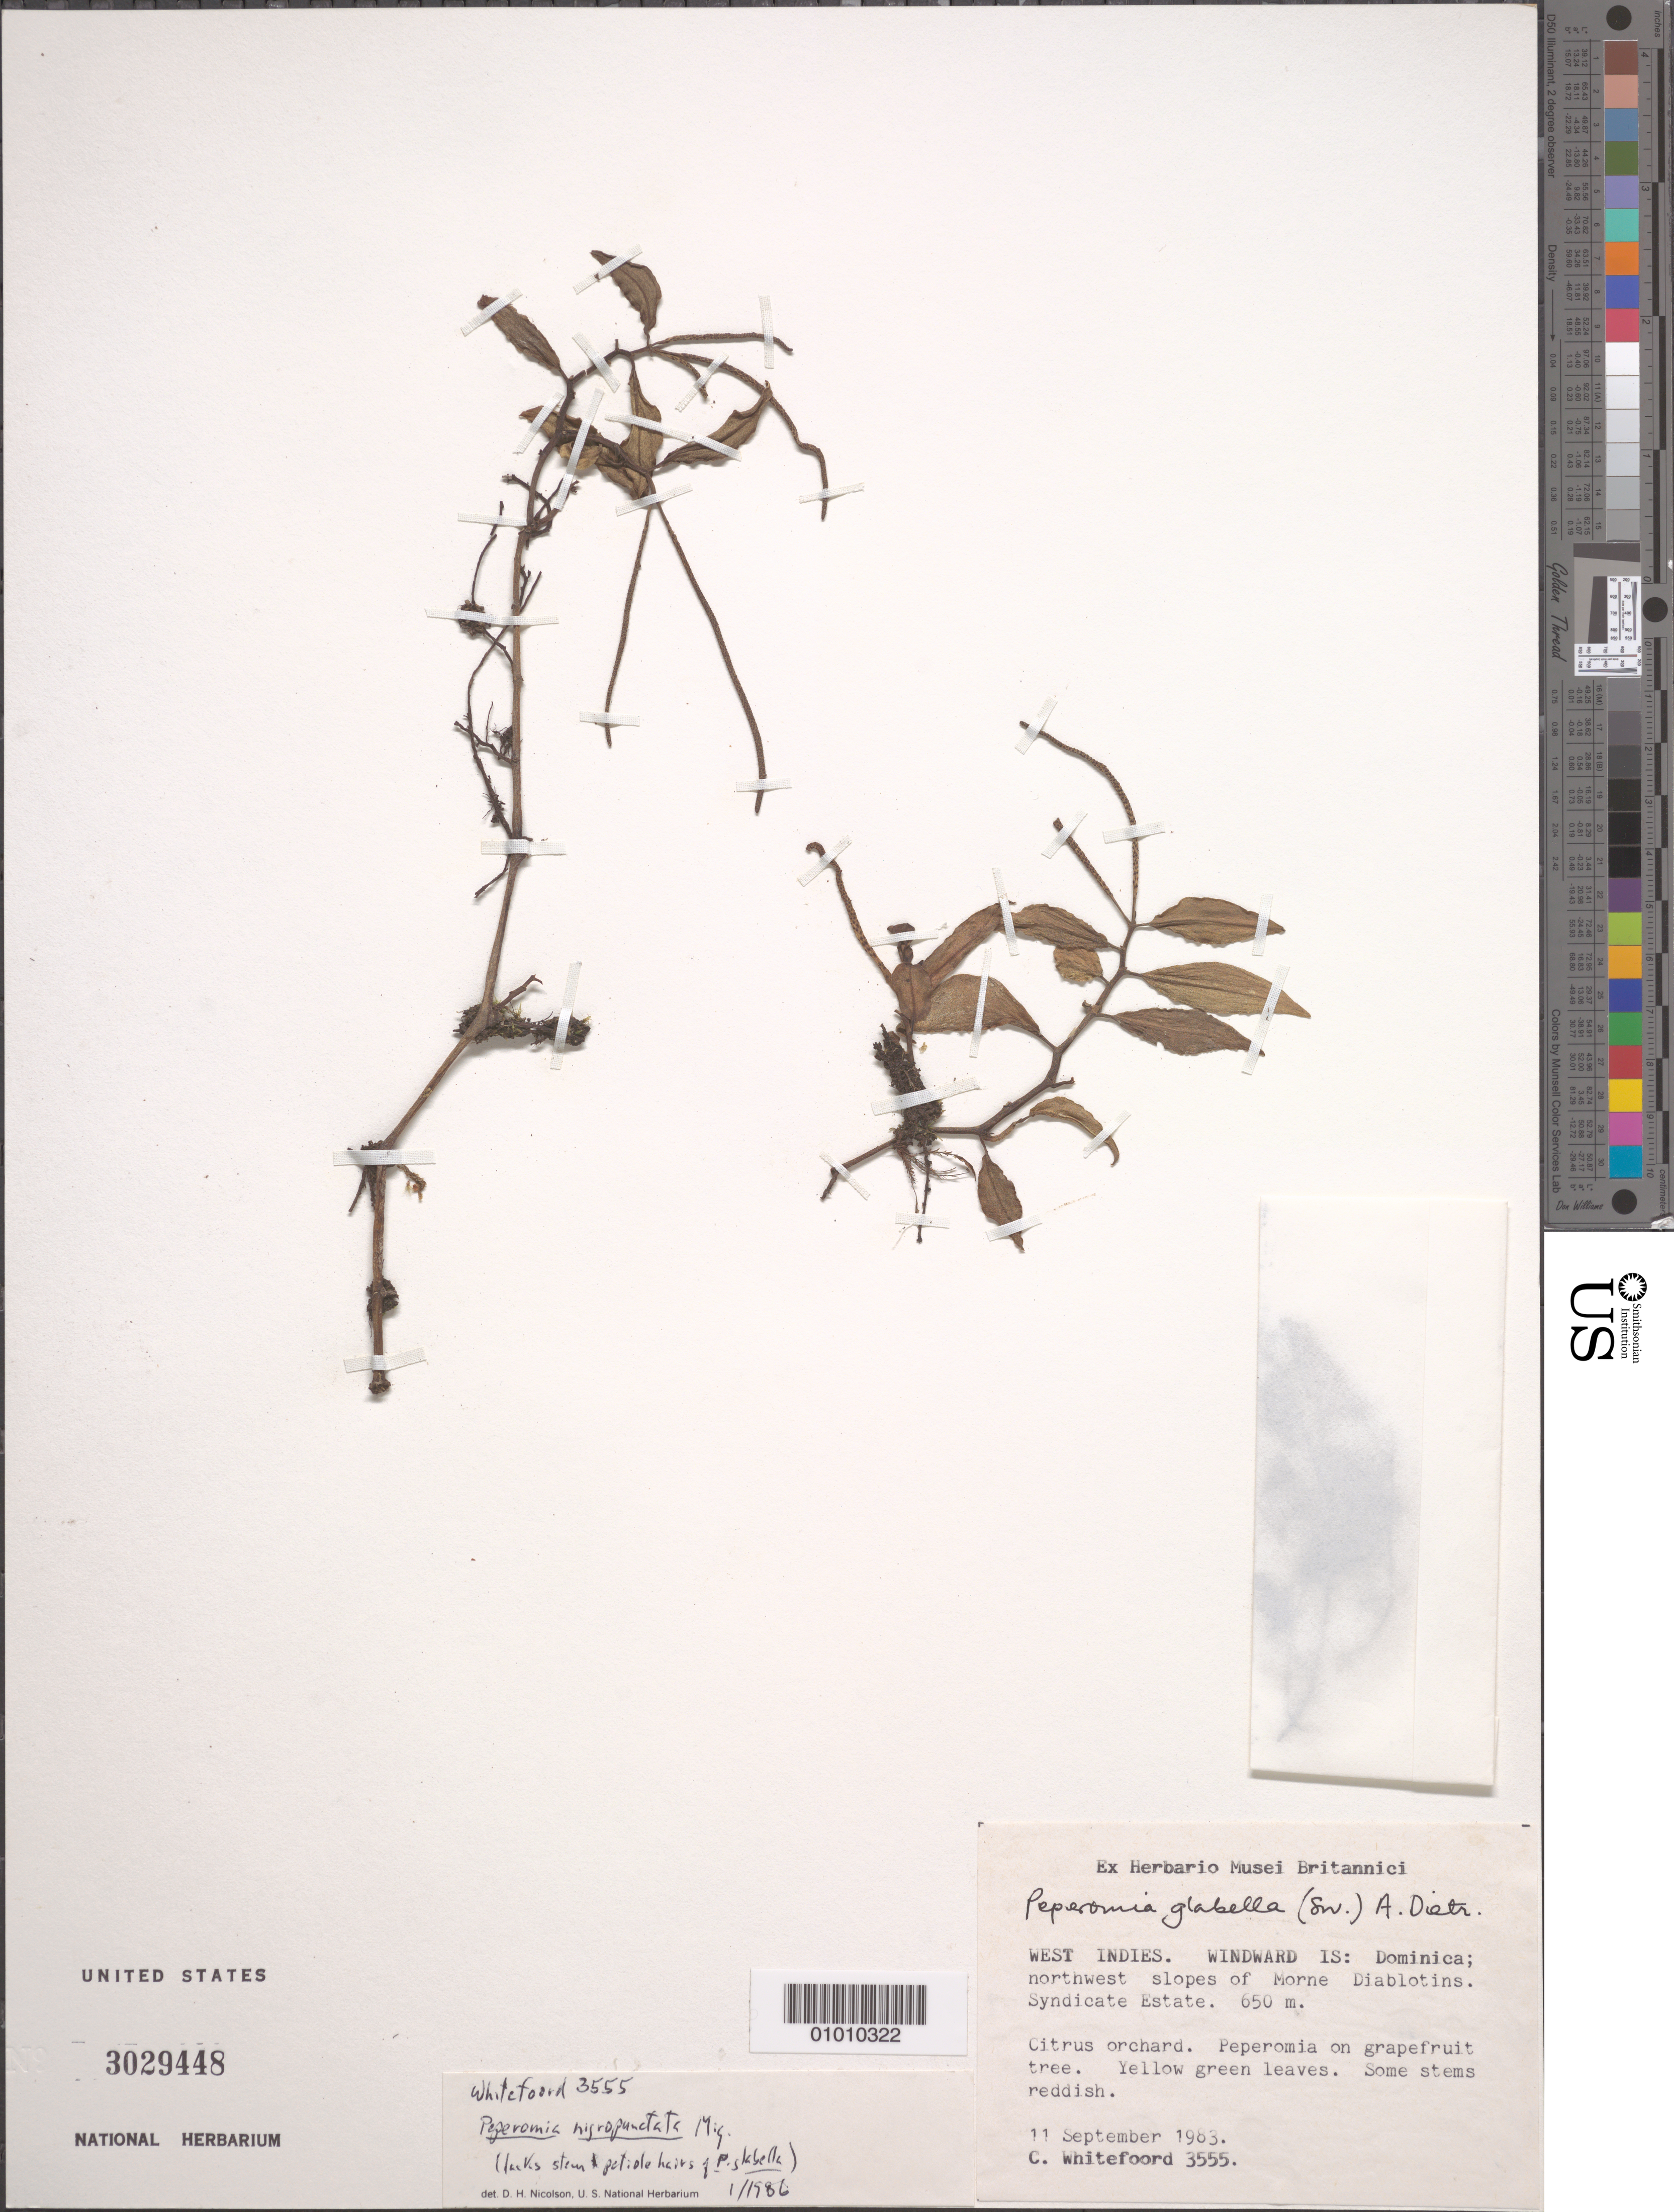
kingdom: Plantae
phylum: Tracheophyta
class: Magnoliopsida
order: Piperales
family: Piperaceae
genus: Peperomia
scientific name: Peperomia nigropunctata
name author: Miq.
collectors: C. Whitefoord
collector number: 3555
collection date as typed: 11 Sep 1983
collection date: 1983-09-11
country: Dominica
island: Dominica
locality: NW slopes of Morne Diablotins. Syndicate Estate.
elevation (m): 650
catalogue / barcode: US 3029448